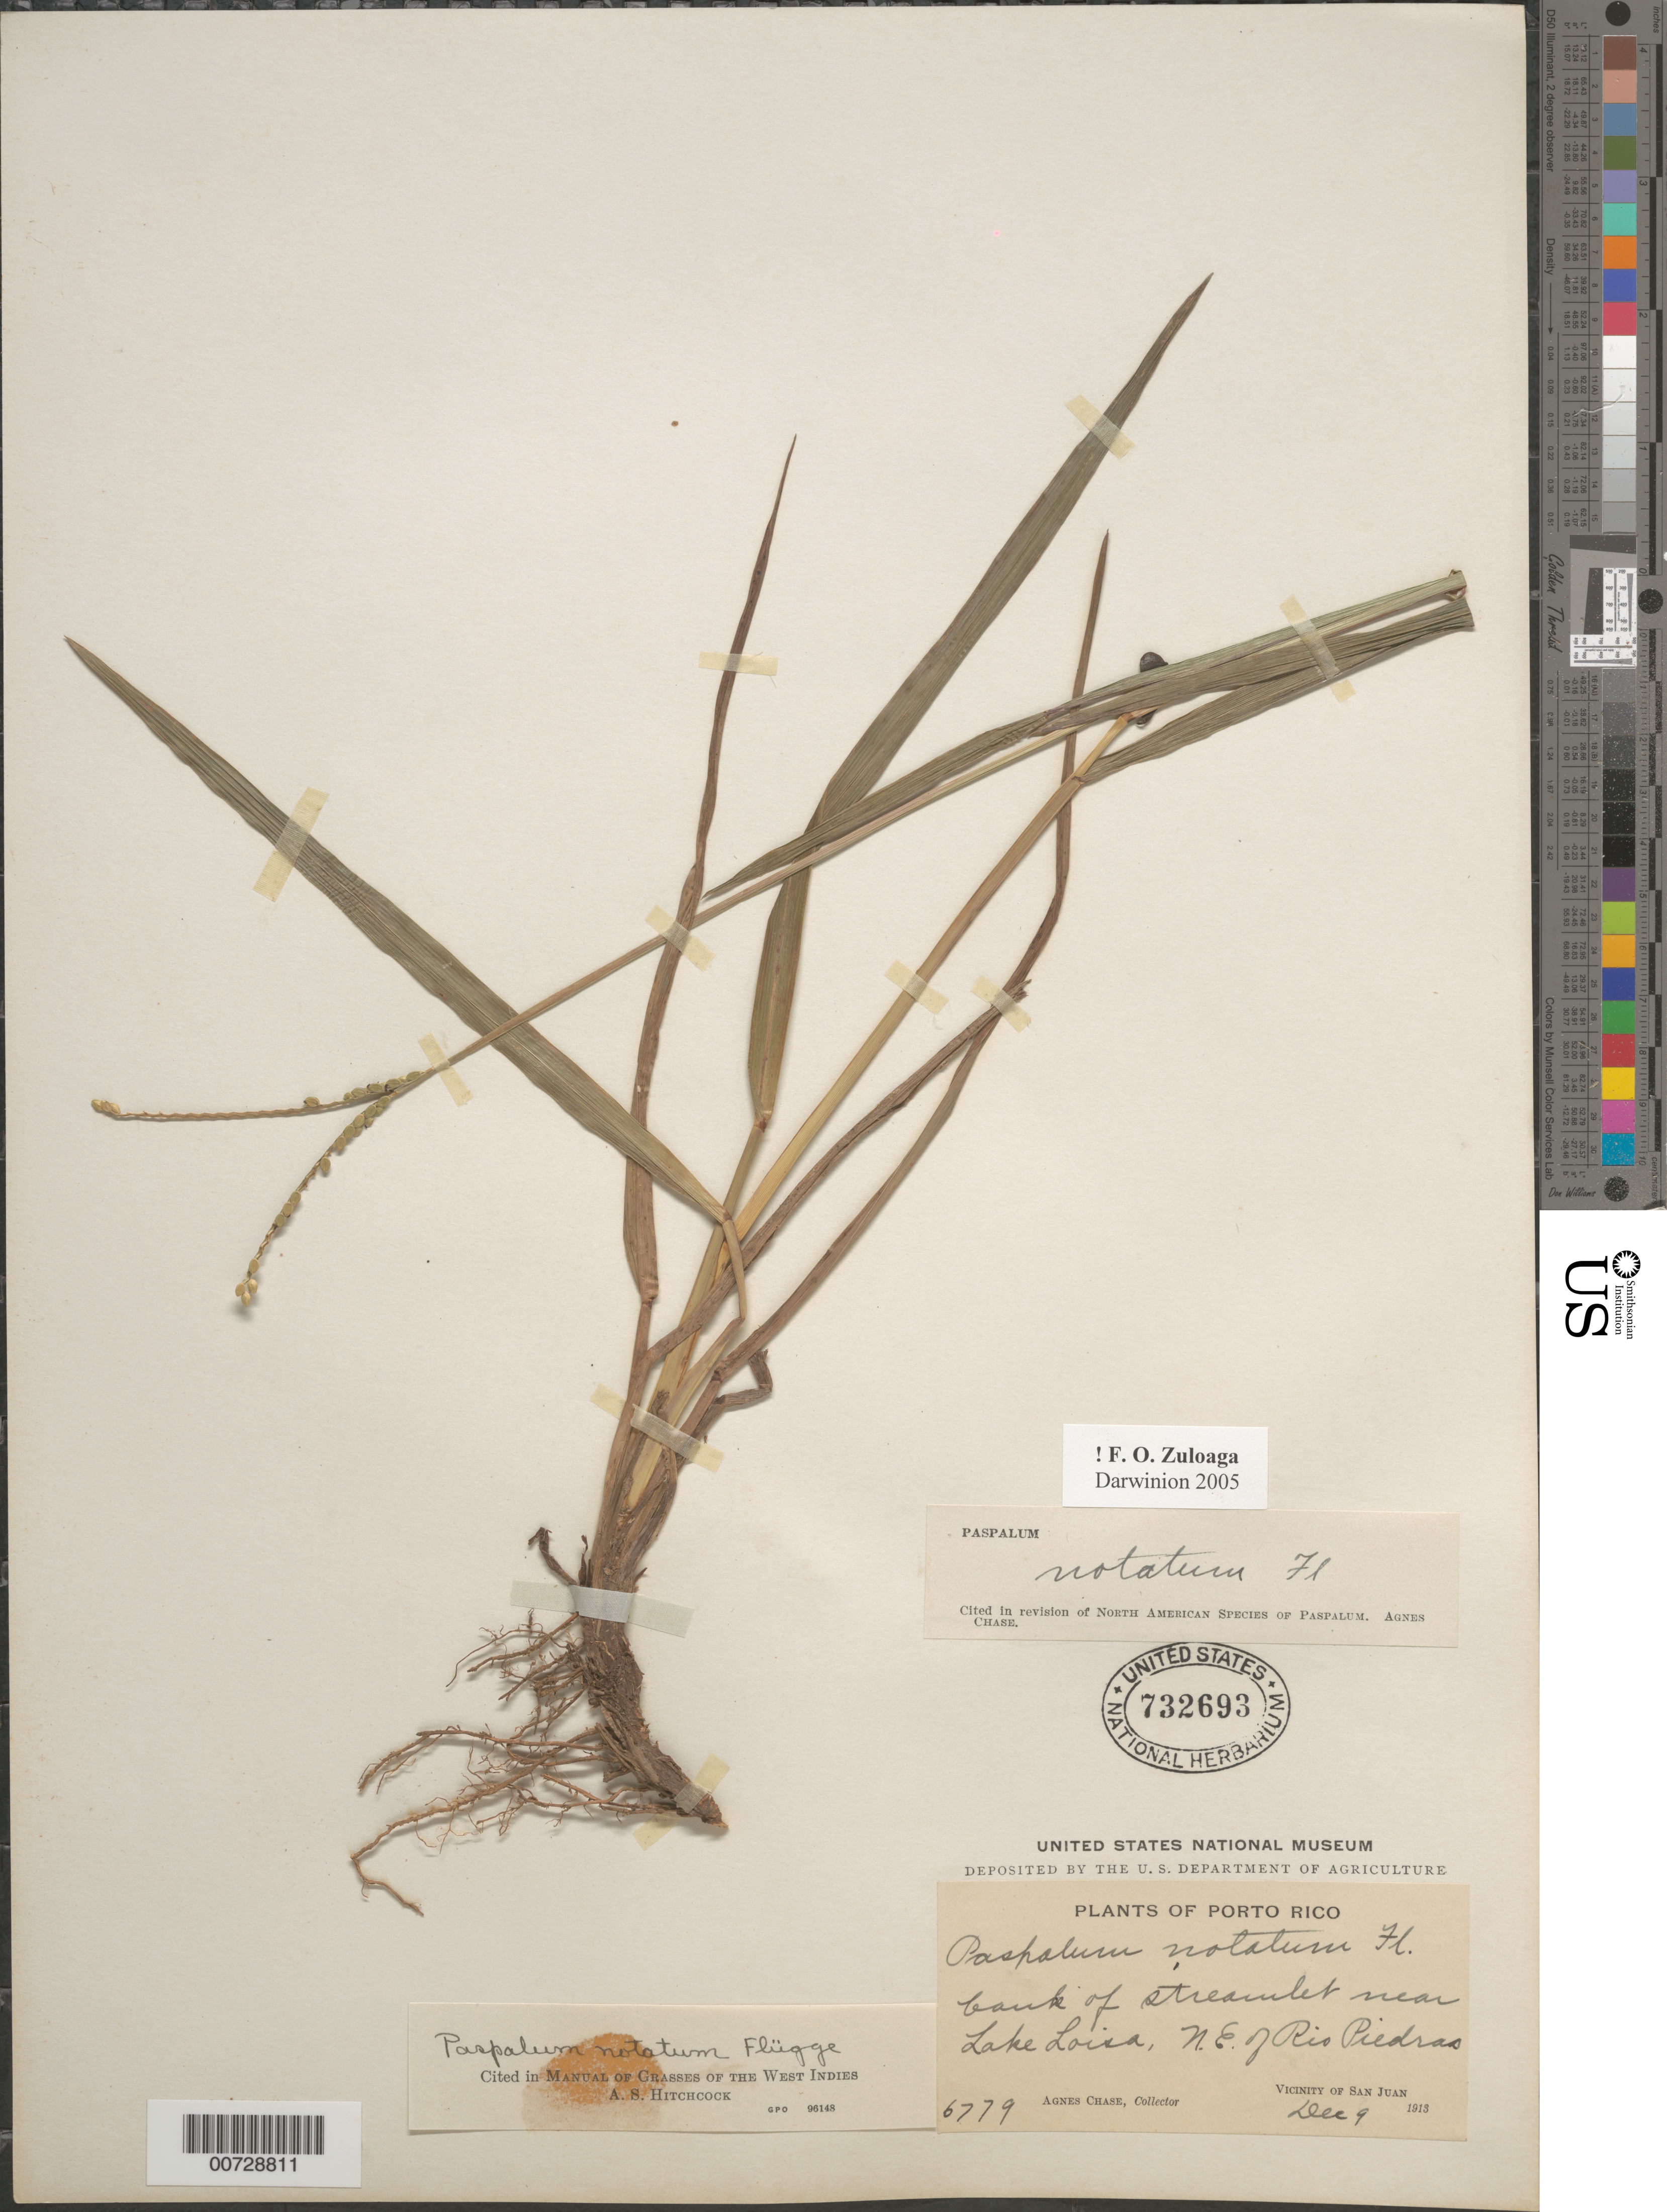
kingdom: Plantae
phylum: Tracheophyta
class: Liliopsida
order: Poales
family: Poaceae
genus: Paspalum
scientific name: Paspalum notatum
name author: Flüggé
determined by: Hitchcock, Albert S.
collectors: A. Chase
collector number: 6779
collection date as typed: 09 Dec 1913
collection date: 1913-12-09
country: Puerto Rico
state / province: San Juan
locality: San Juan, vic of: Lake Loisa, bank of streamlet near, NE of Río Piedras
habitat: Bank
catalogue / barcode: US 732693